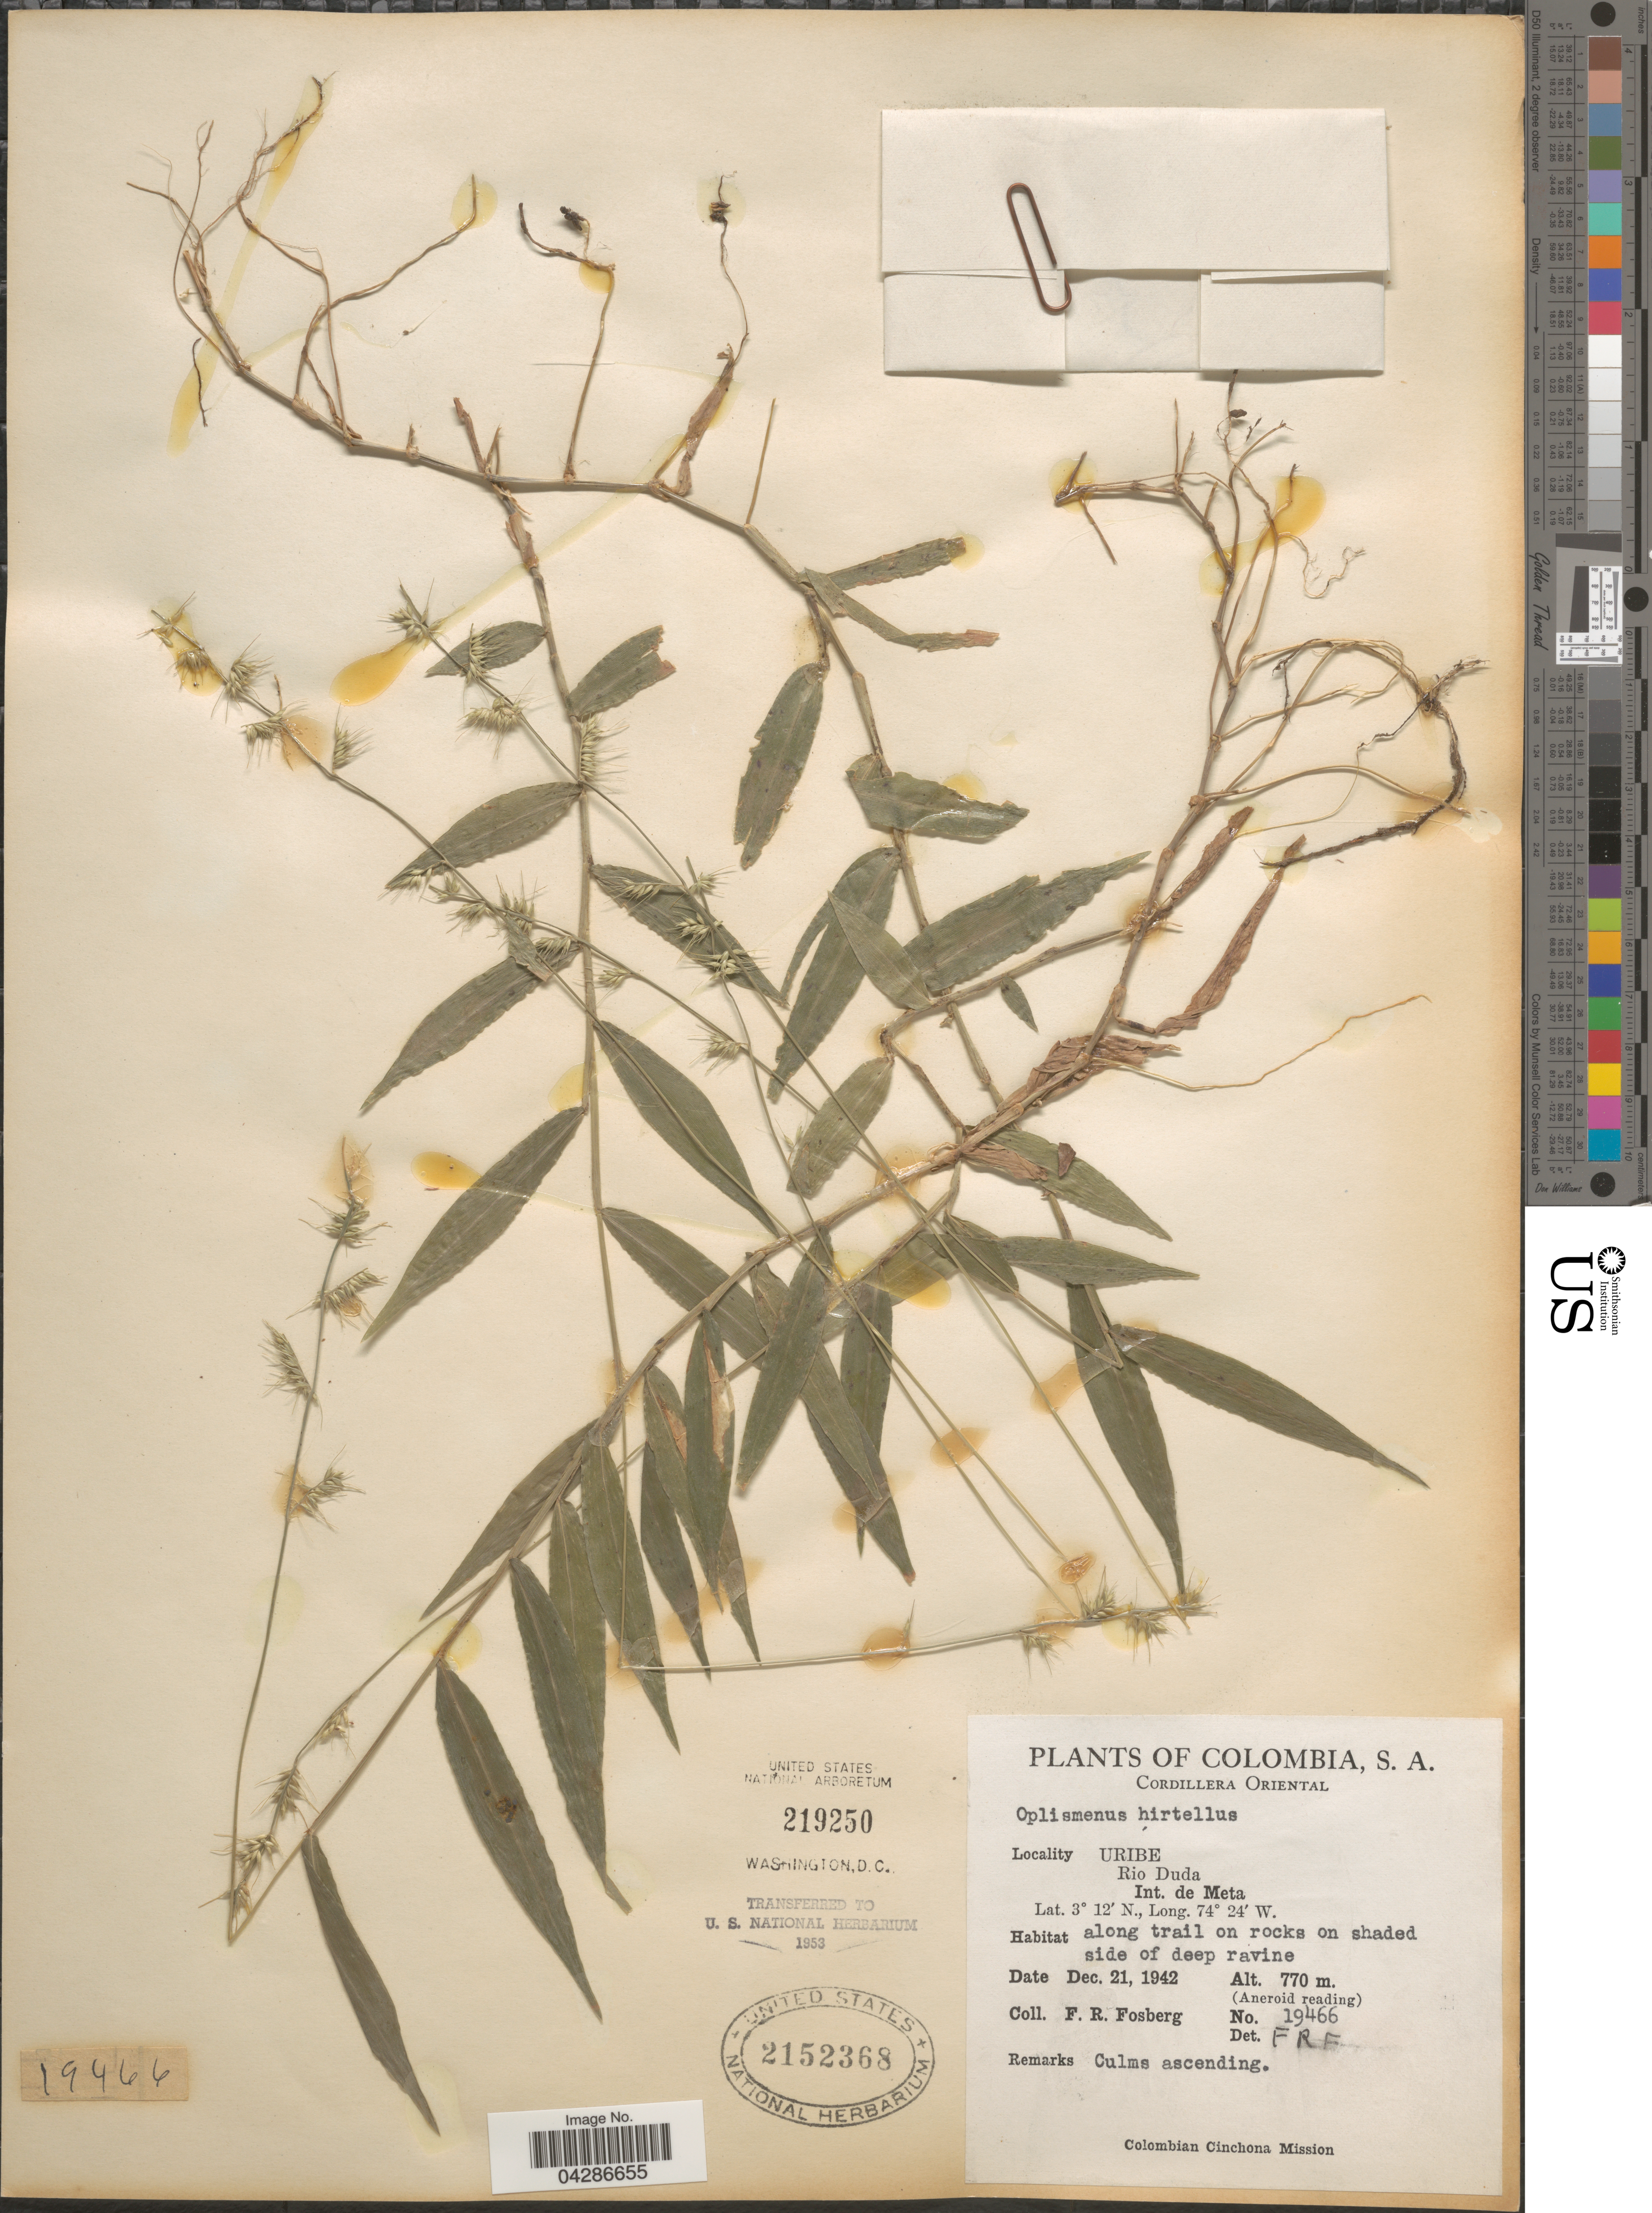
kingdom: Plantae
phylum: Tracheophyta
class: Liliopsida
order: Poales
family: Poaceae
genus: Oplismenus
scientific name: Oplismenus hirtellus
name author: (L.) P. Beauv.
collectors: F. R. Fosberg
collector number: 19466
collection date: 1942-12-21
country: Colombia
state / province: Meta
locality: Cordillera Oriental. Uribe. Rio Duda. Int. de Meta. Colombian Cinchona Mission.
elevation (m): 770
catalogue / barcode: US 2152368